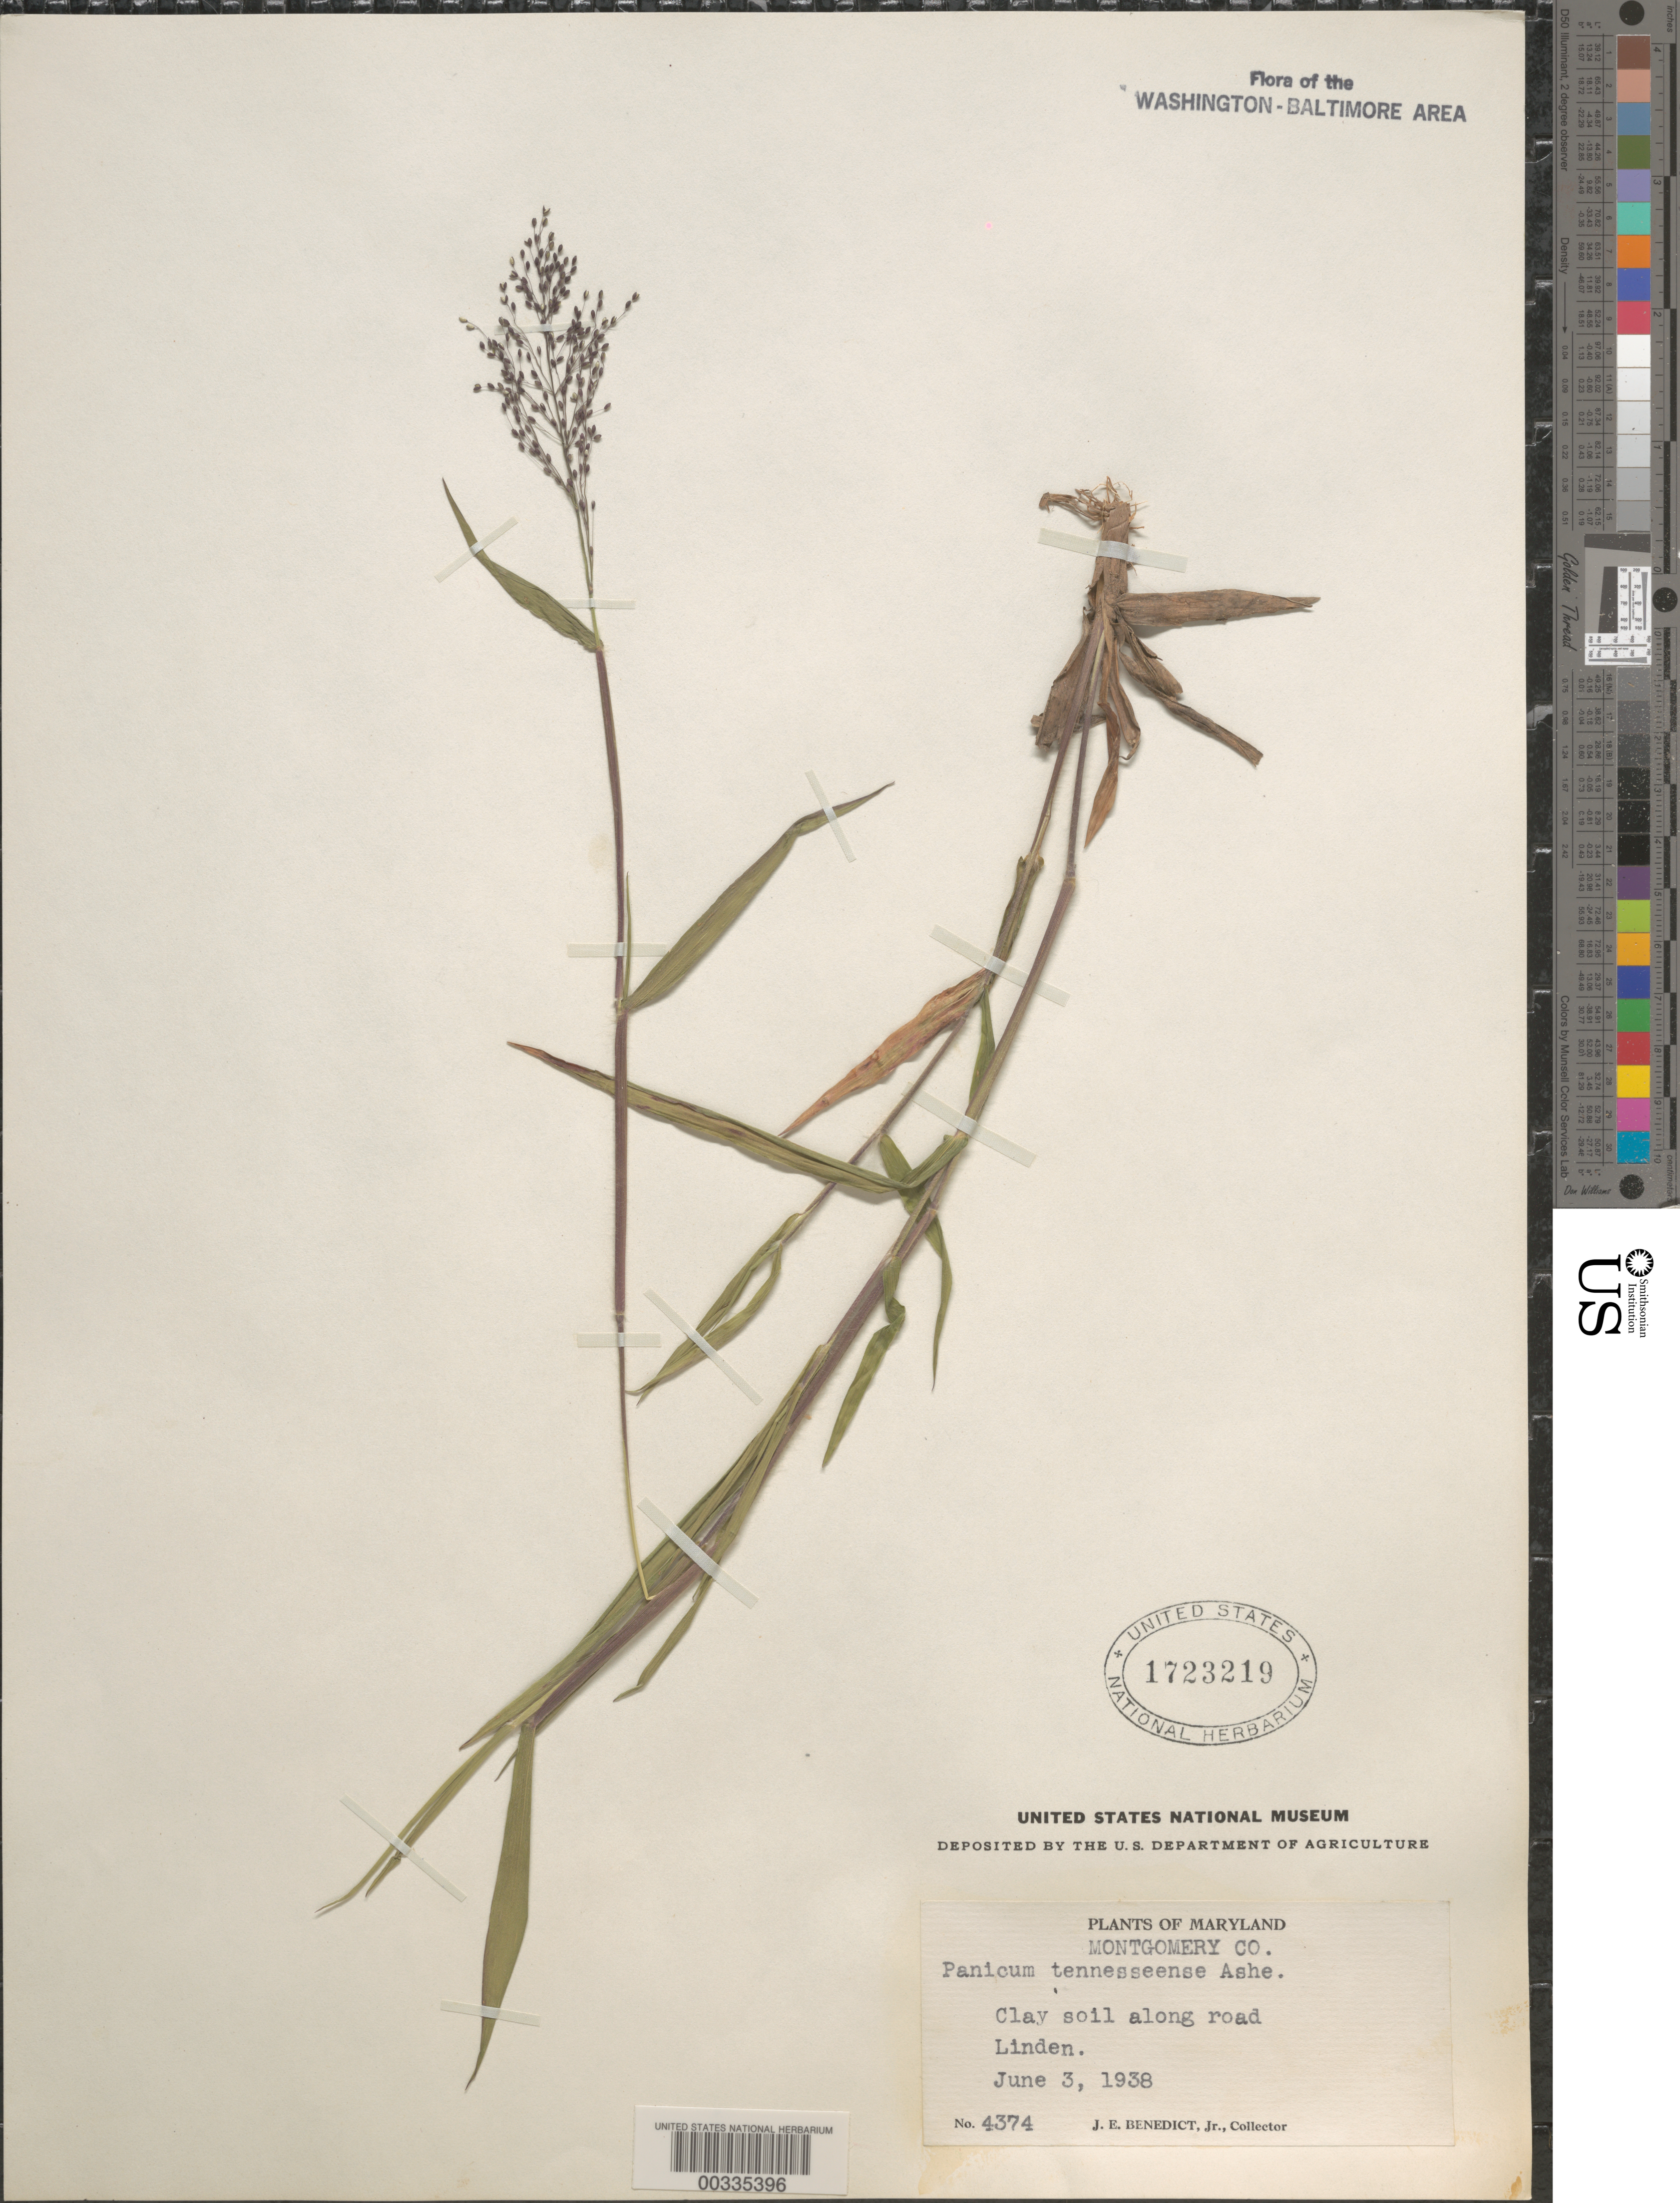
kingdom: Plantae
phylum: Tracheophyta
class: Liliopsida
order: Poales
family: Poaceae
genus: Dichanthelium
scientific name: Dichanthelium acuminatum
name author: (Sw.) Gould & C.A. Clark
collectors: J. E. Benedict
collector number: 4374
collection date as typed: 03 Jun 1938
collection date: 1938-06-03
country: United States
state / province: Maryland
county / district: Montgomery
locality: Linden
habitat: Clay soil along road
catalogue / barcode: US 1723219